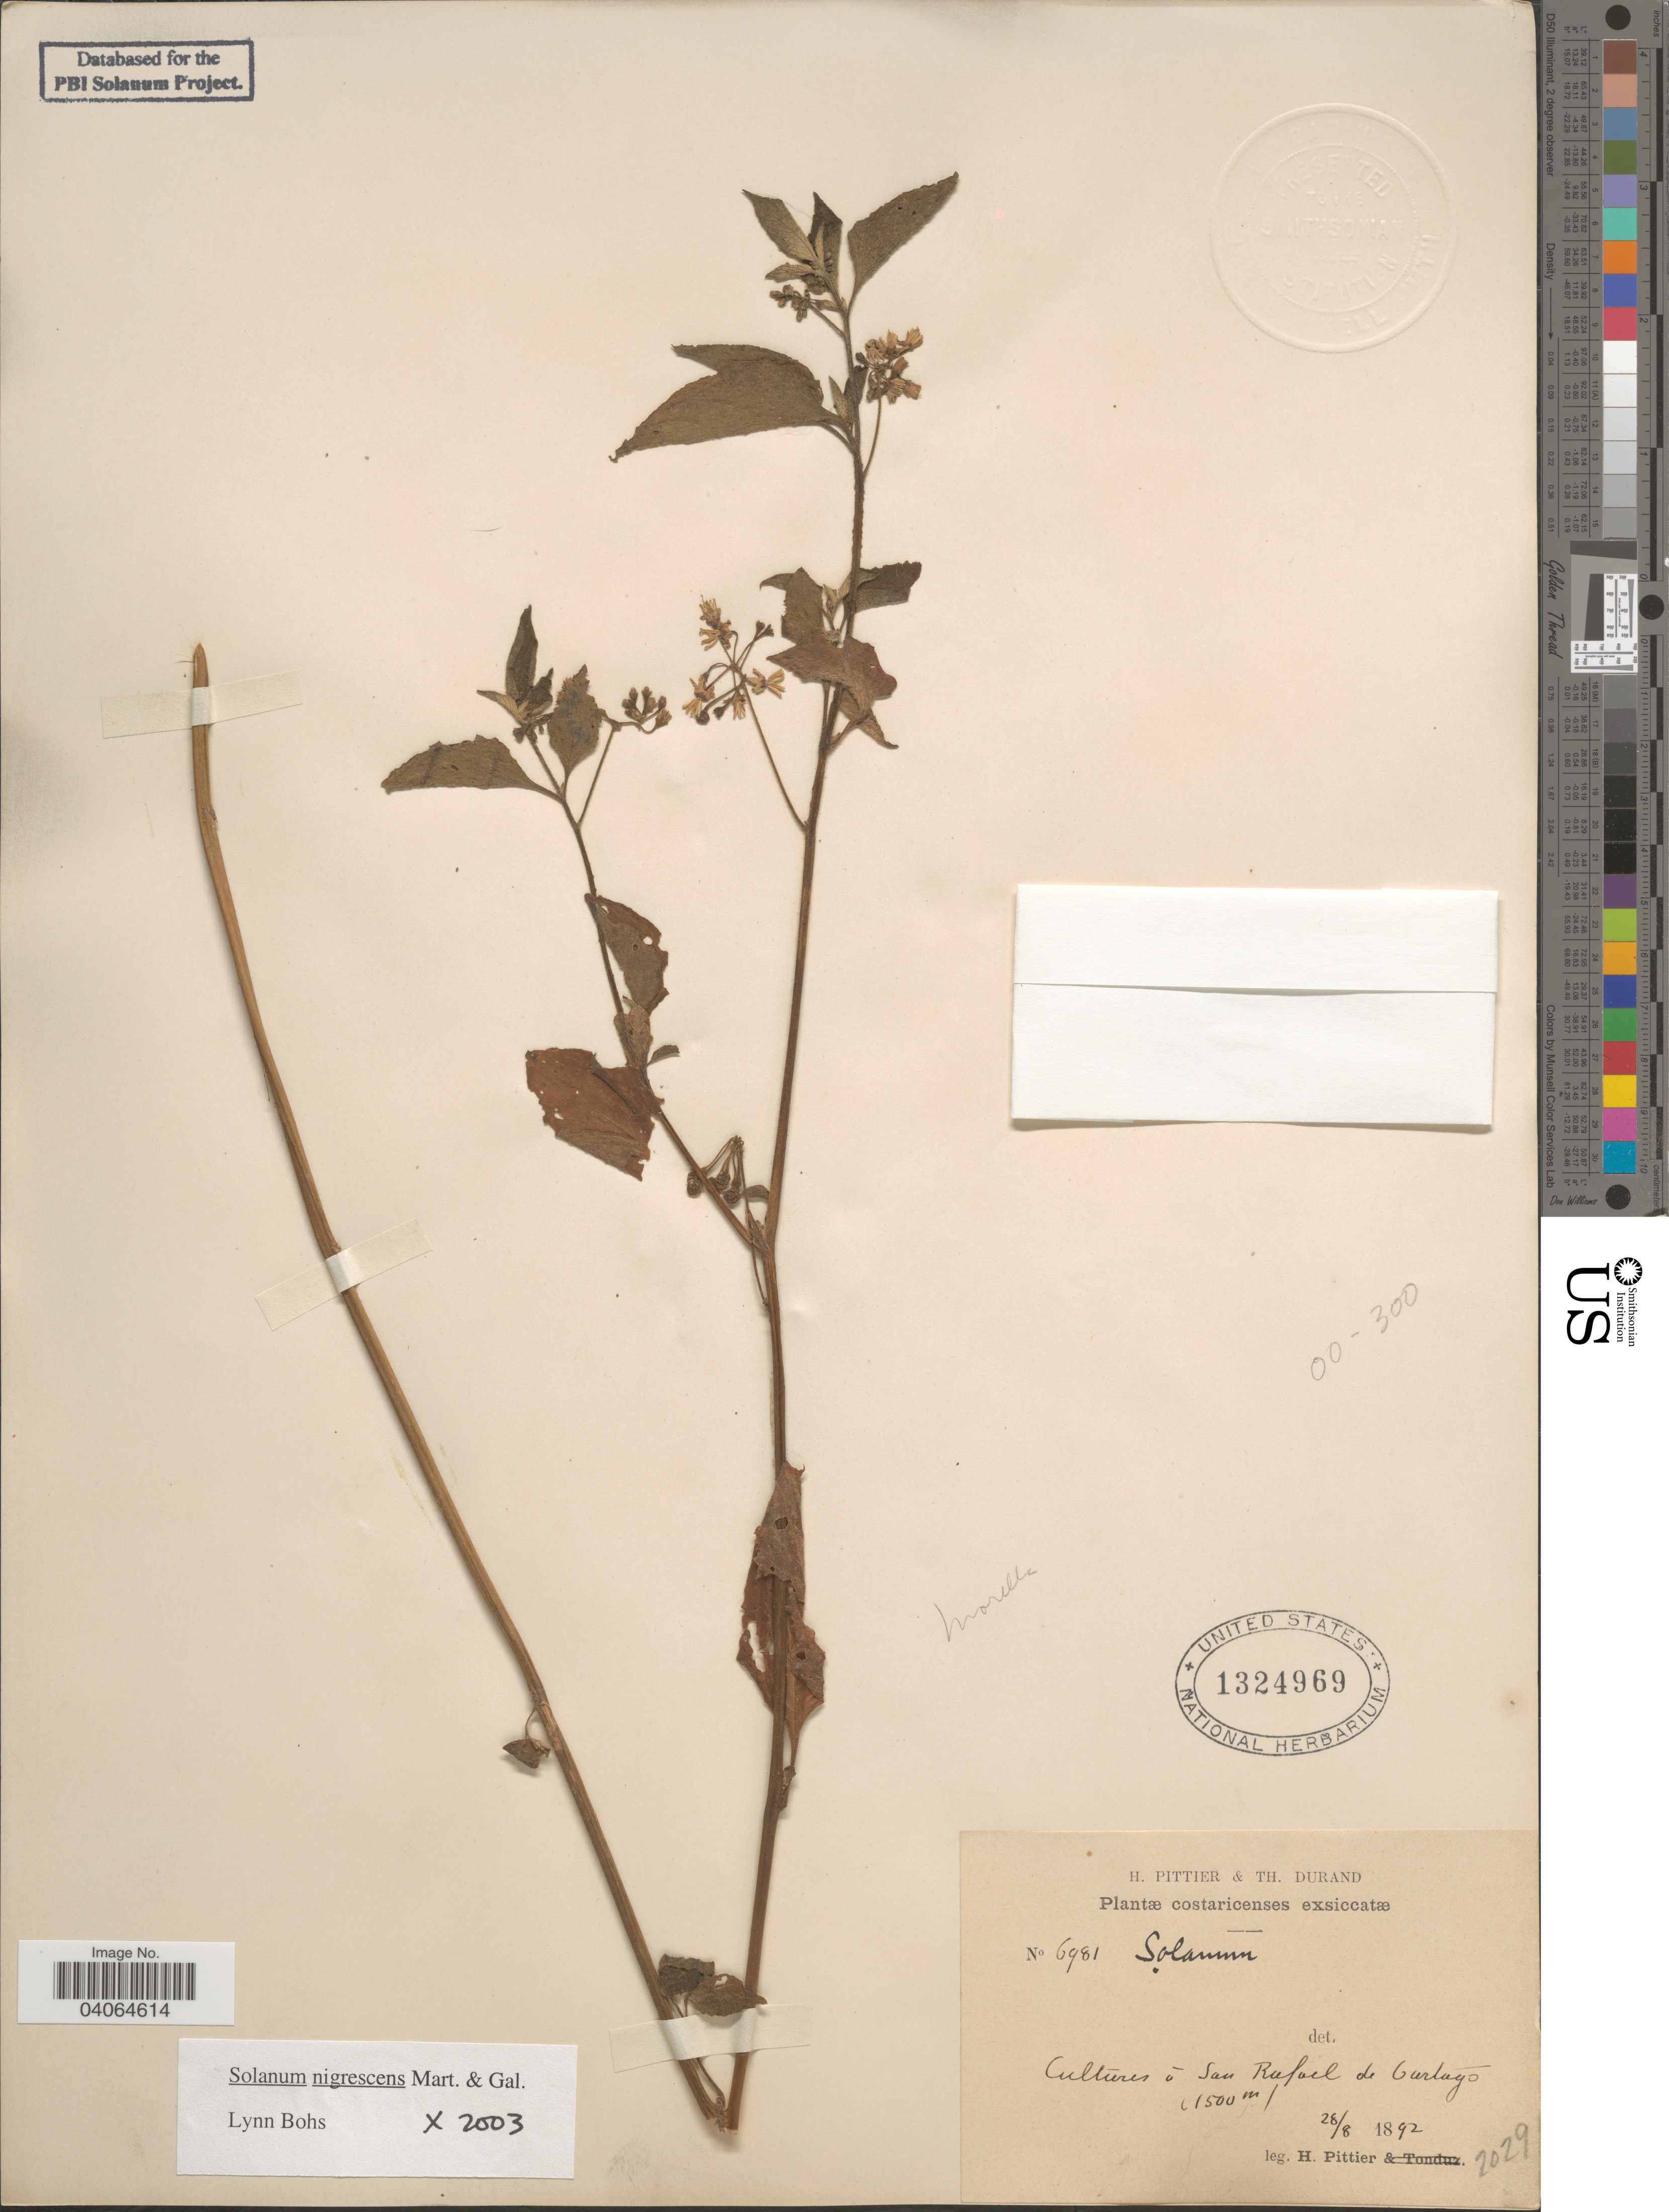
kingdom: Plantae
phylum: Tracheophyta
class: Magnoliopsida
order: Solanales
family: Solanaceae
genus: Solanum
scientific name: Solanum nigrescens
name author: M. Martens & Galeotti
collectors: H. F. Pittier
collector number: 6981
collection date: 1892-08-28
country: Costa Rica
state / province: Cartago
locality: Cultures á San Rafael de Cartágo.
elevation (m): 1500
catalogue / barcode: US 1324969